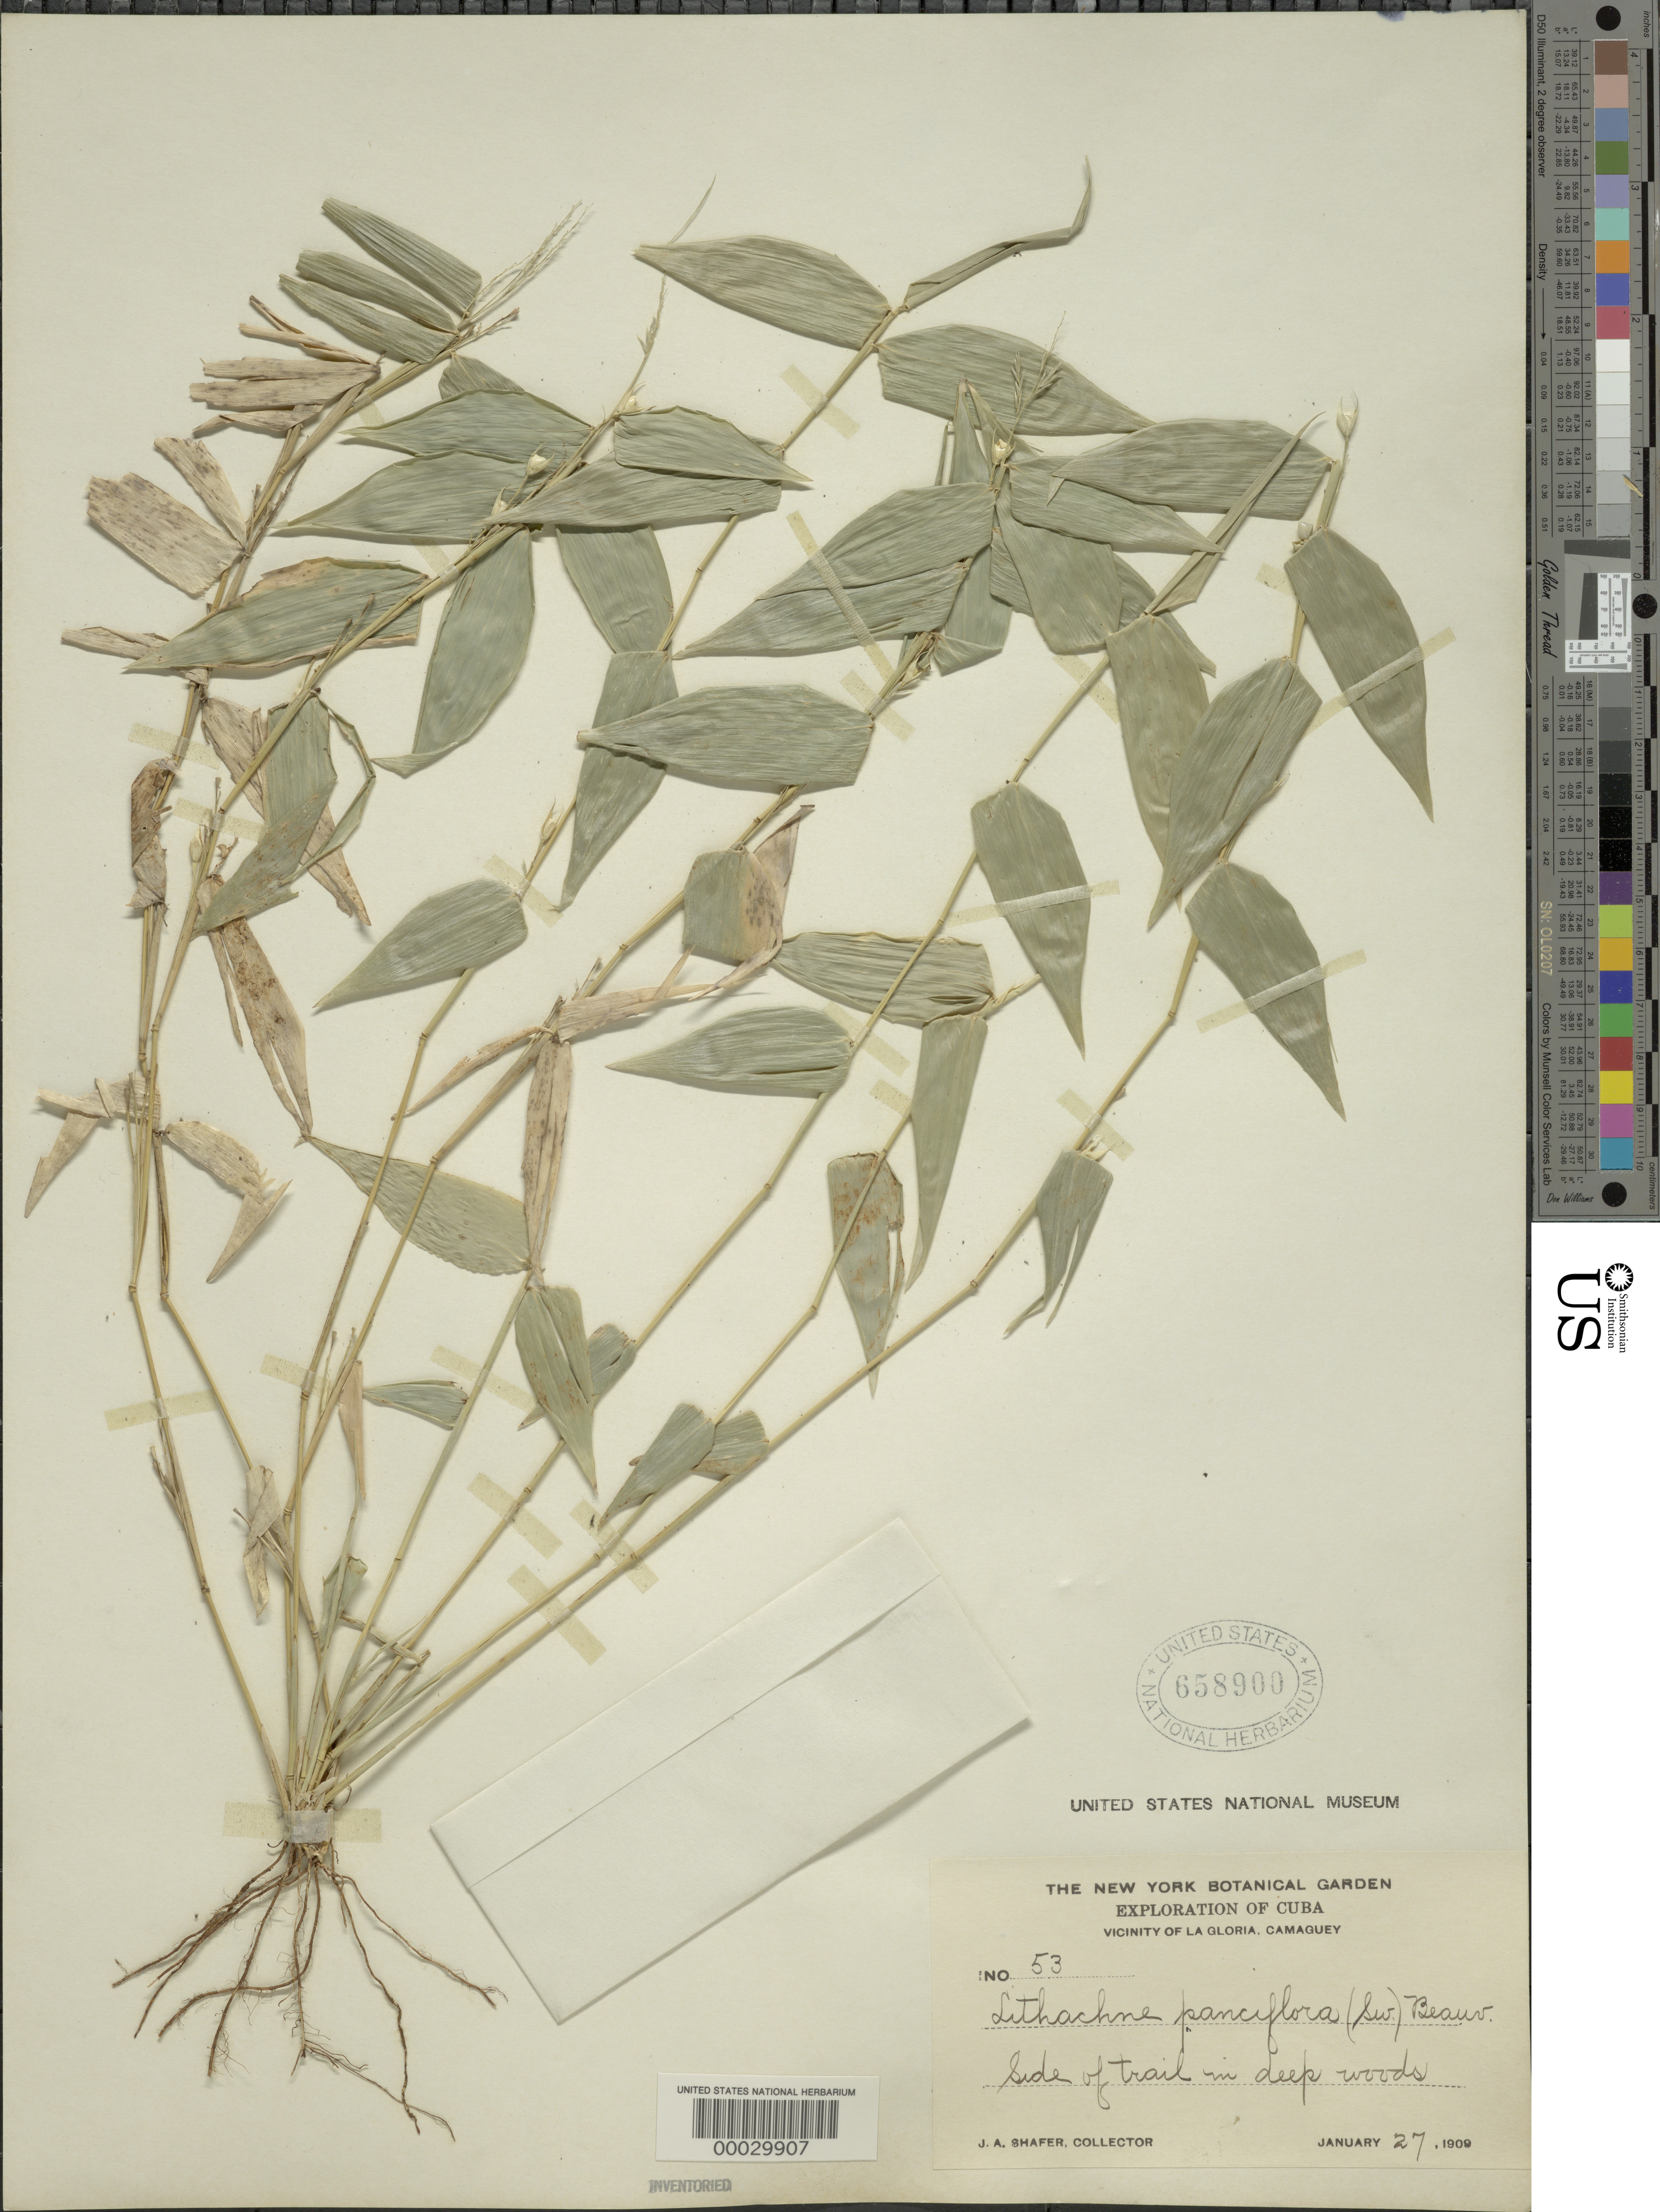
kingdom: Plantae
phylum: Tracheophyta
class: Liliopsida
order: Poales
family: Poaceae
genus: Lithachne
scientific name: Lithachne pauciflora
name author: (Sw.) P. Beauv.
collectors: J. A. Shafer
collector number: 53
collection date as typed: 27 Jan 1909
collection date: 1909-01-27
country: Cuba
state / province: Camagüey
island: Greater Antilles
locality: La Gloria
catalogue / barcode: US 658900